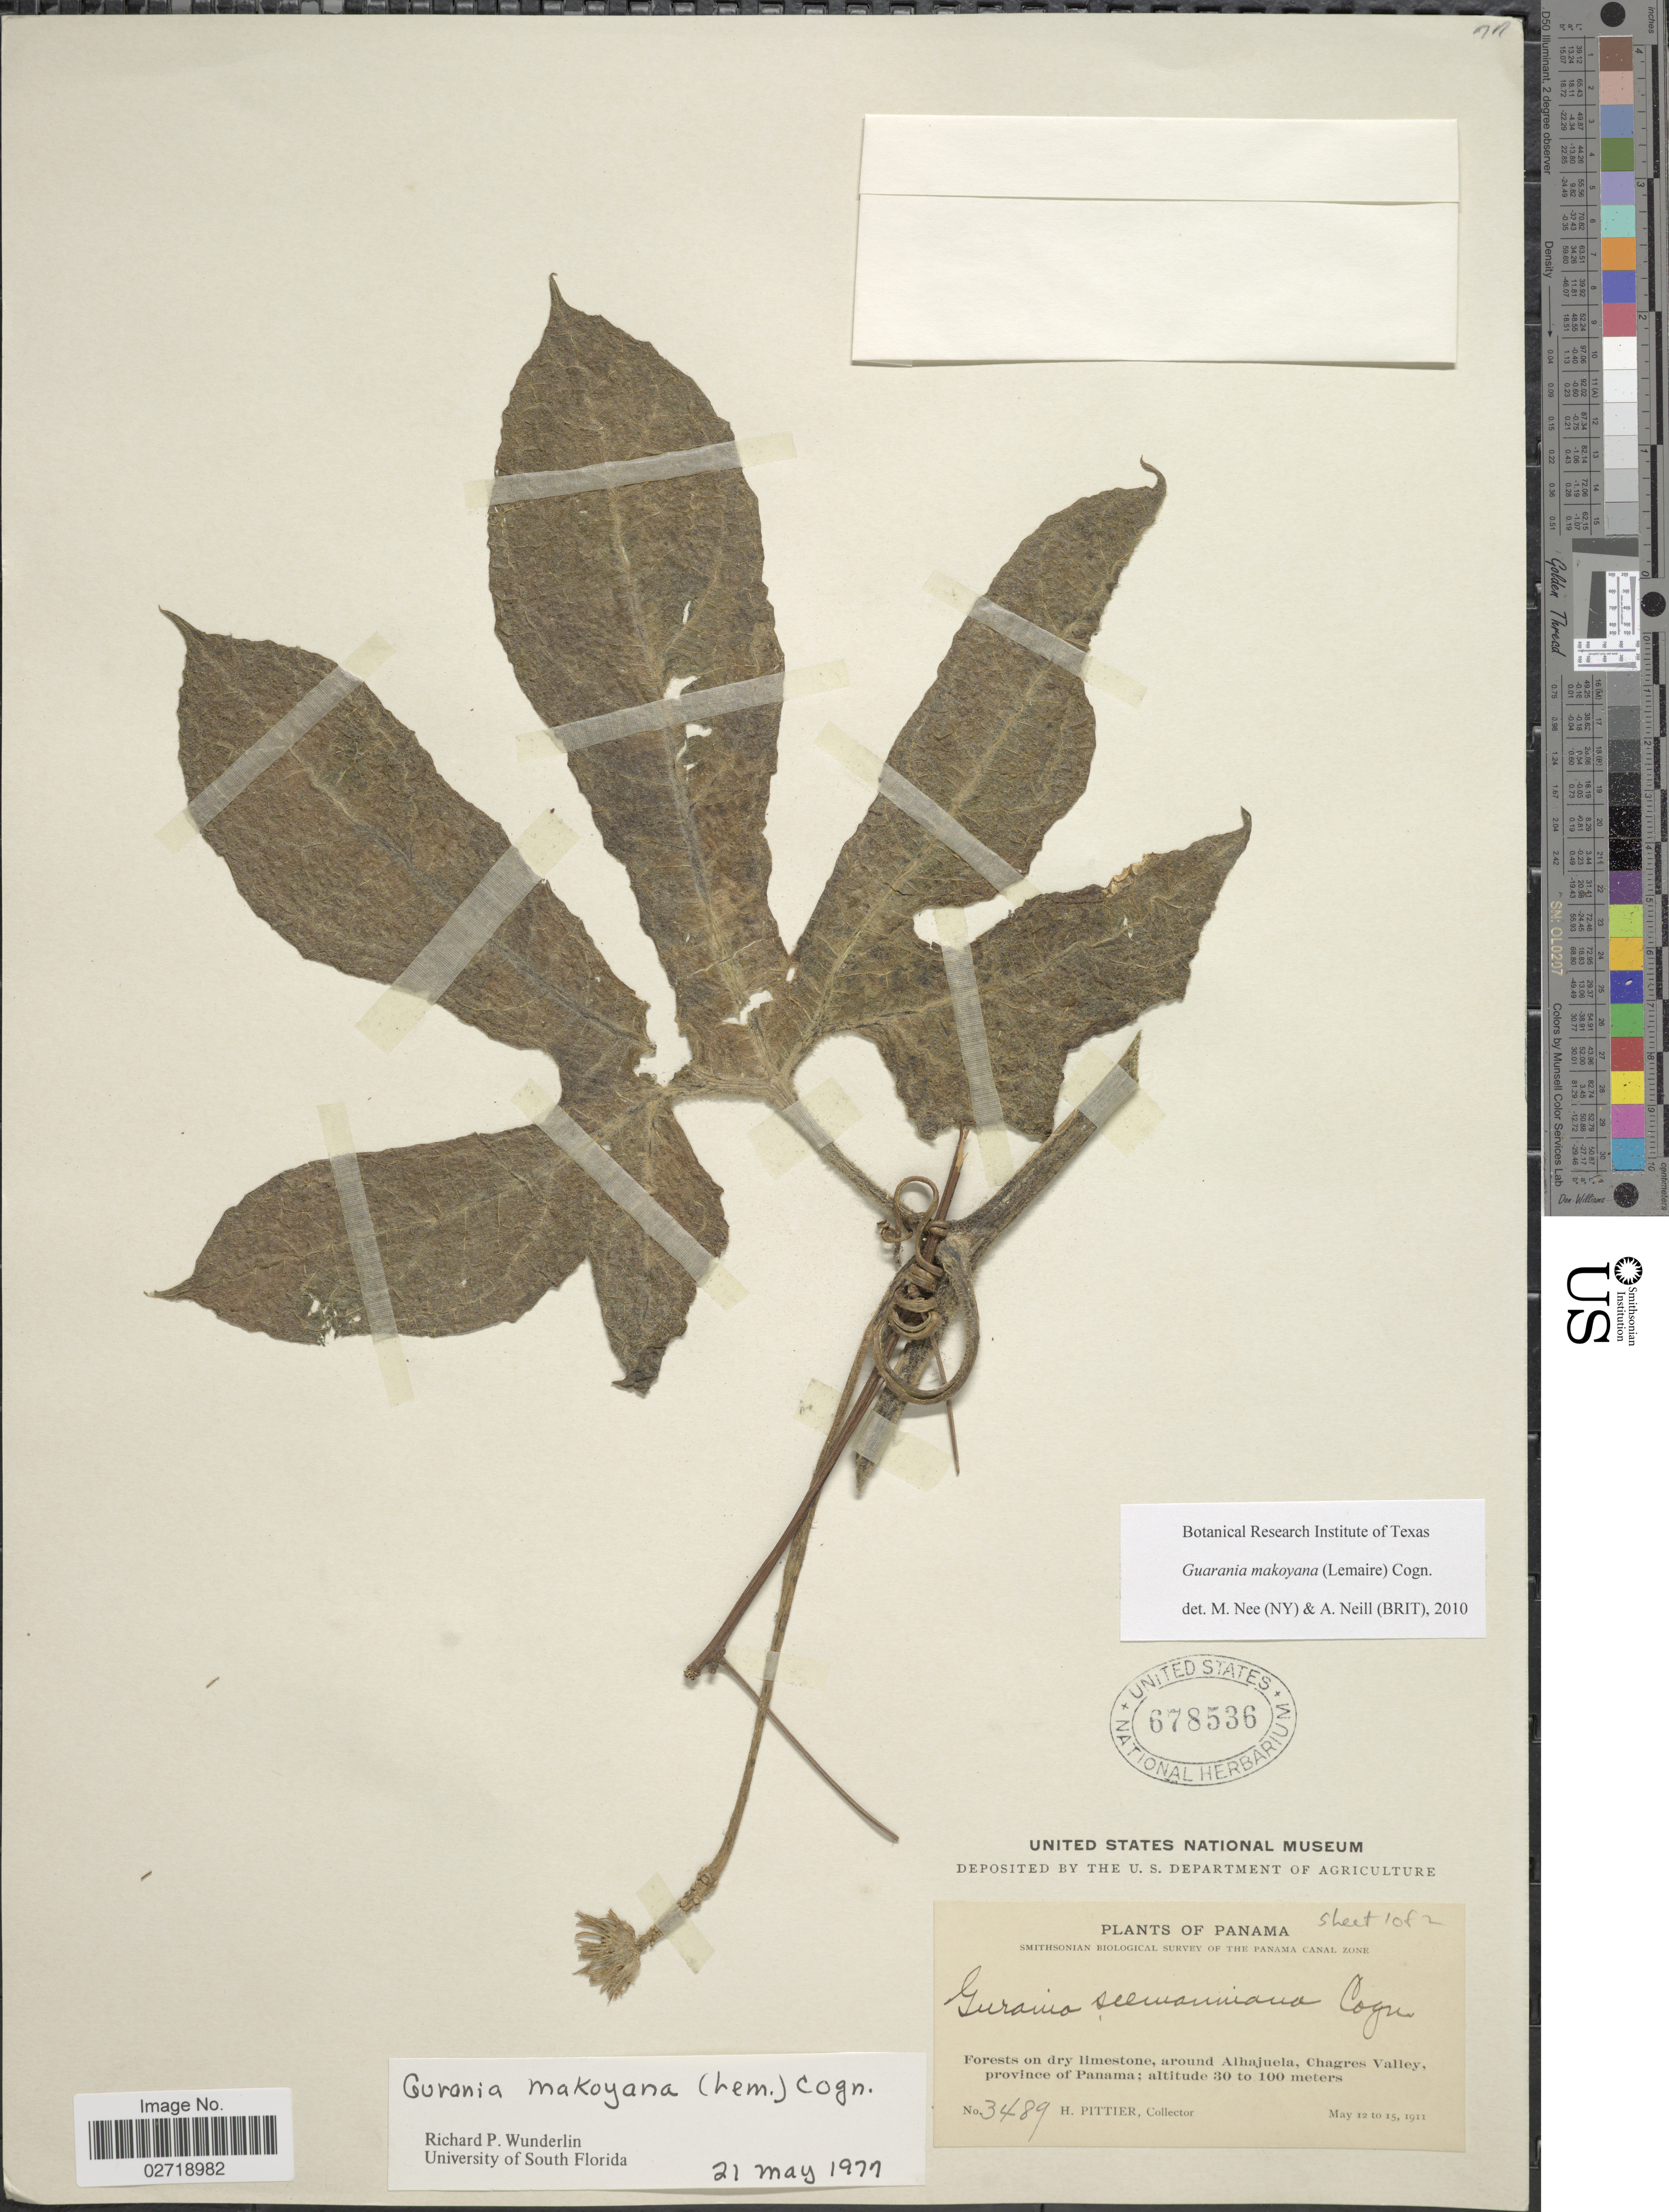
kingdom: Plantae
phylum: Tracheophyta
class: Magnoliopsida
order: Cucurbitales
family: Cucurbitaceae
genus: Gurania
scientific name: Gurania makoyana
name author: (Lem.) Cogn.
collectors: H. F. Pittier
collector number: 3489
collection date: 1911-05-12/1911-05-15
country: Panama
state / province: Panamá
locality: Around Alhajuela, Chagres Valley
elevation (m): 30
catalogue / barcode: US 678536